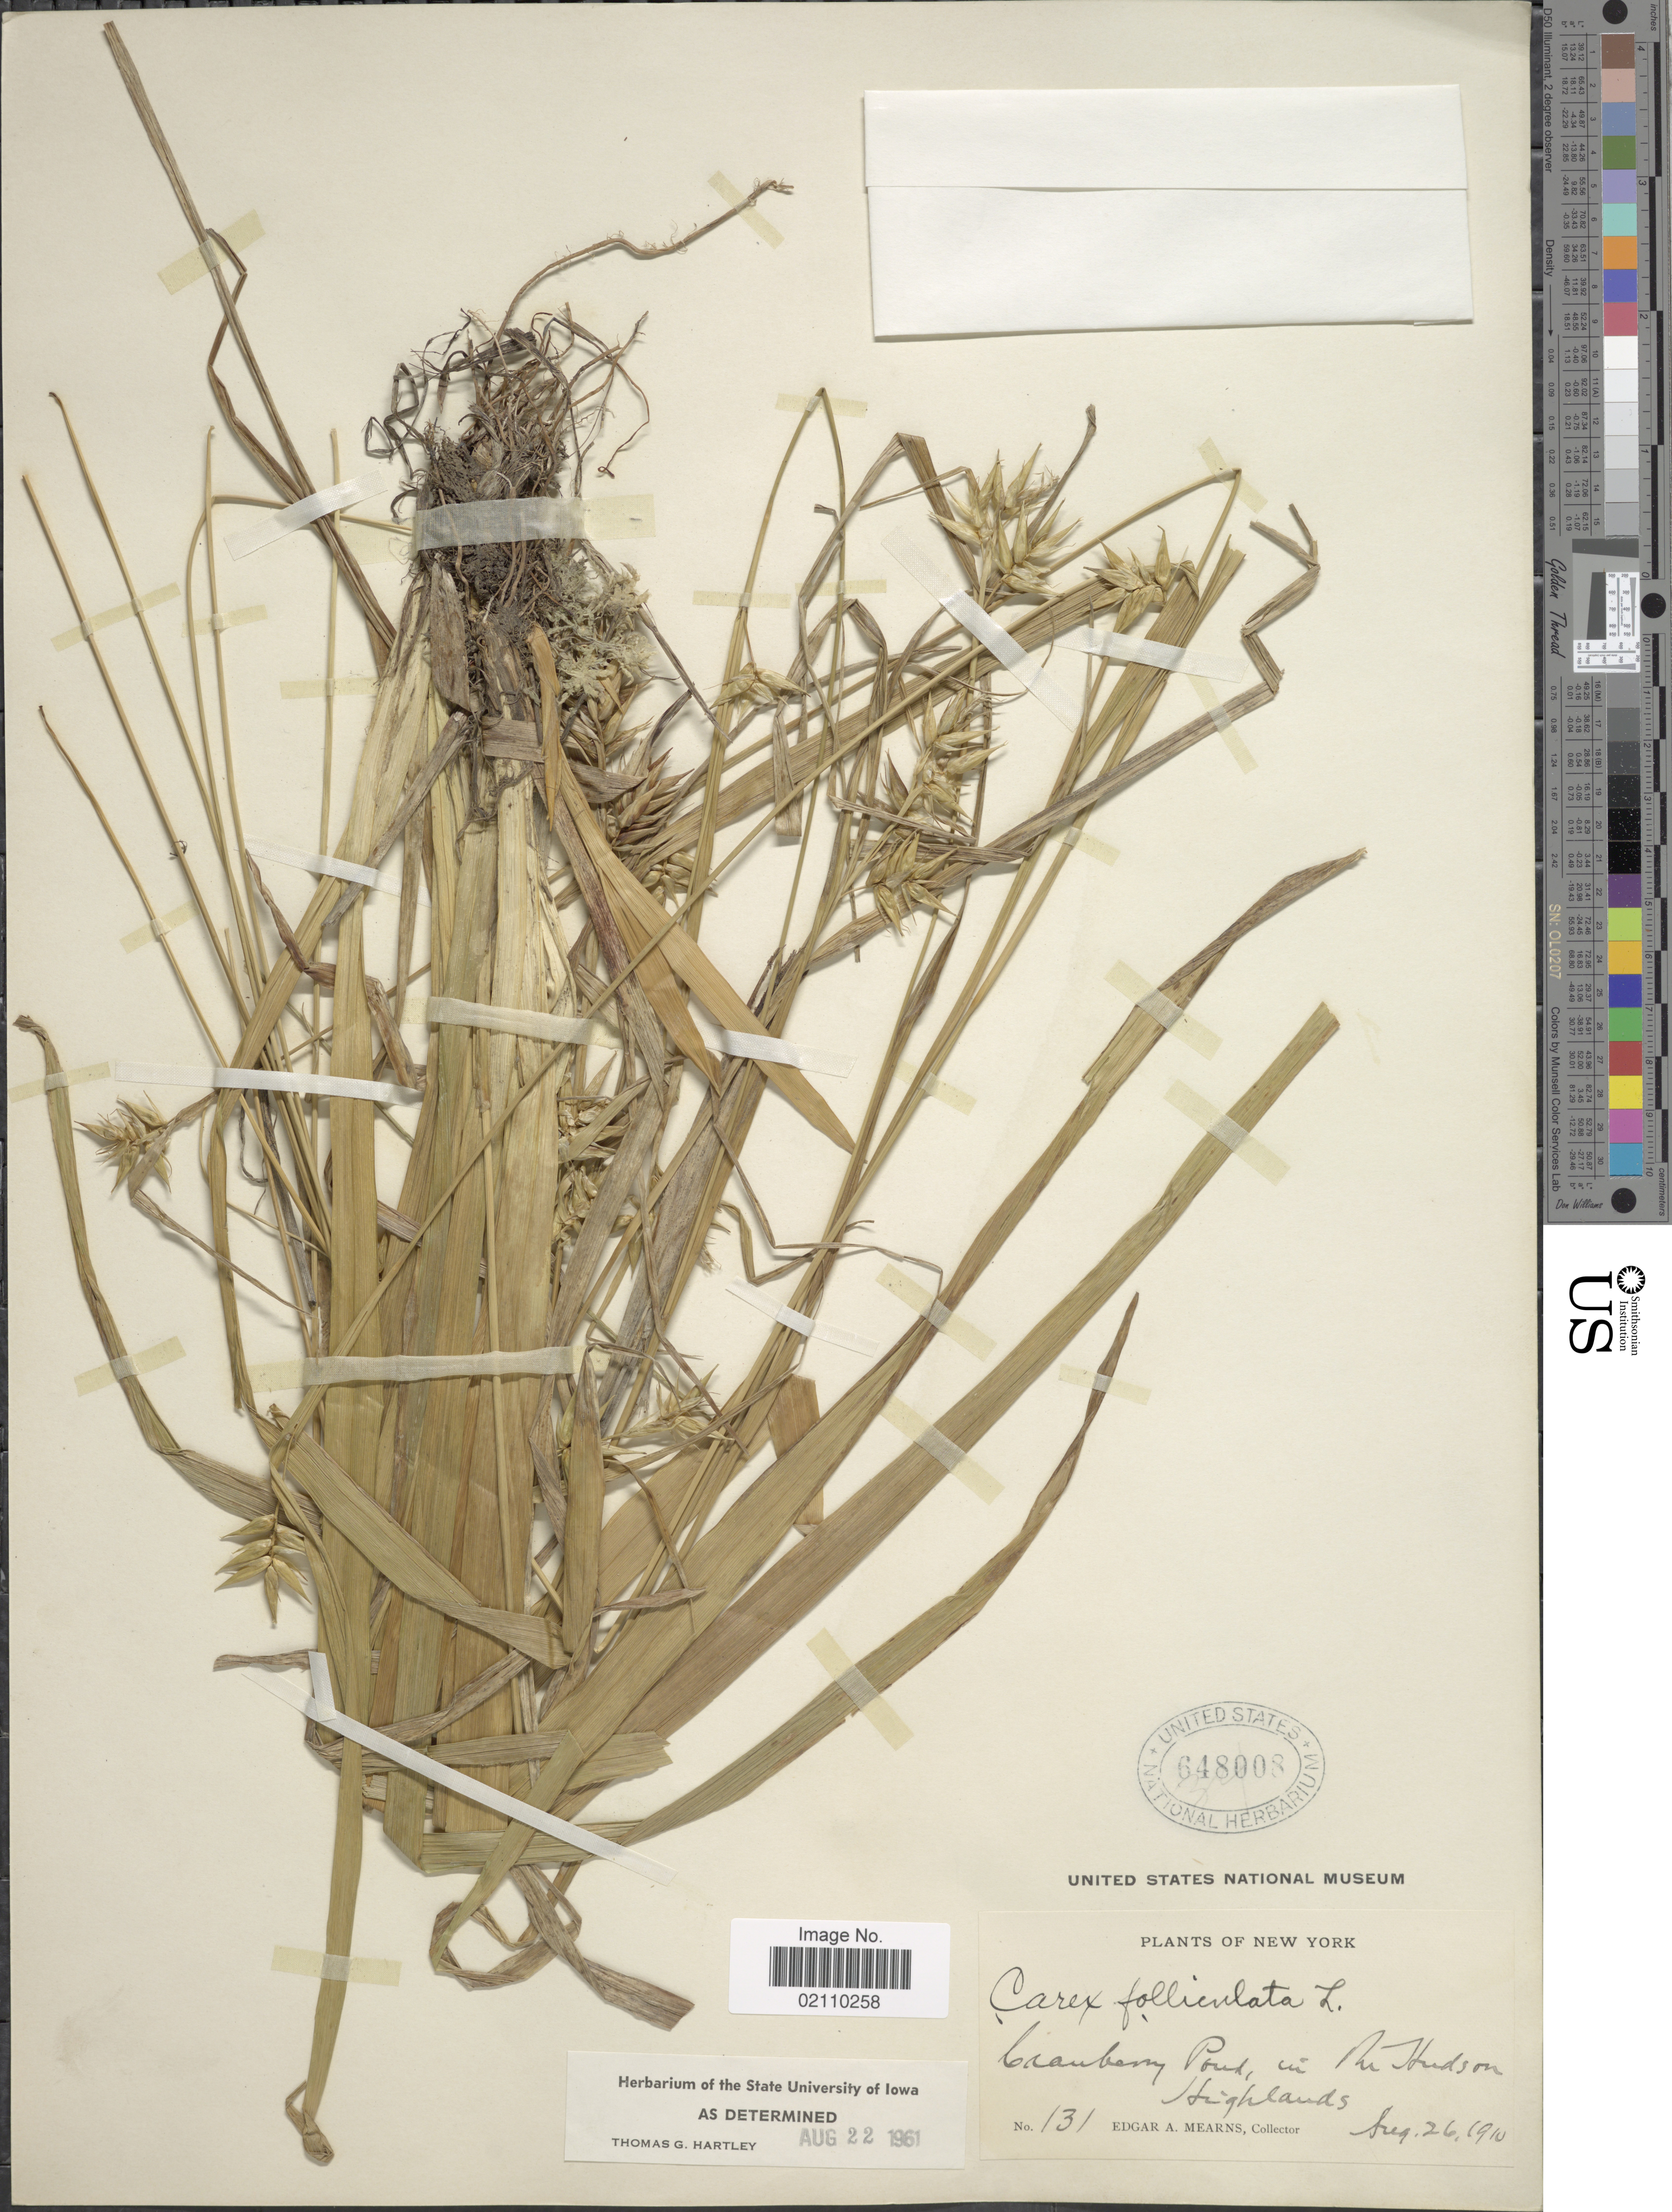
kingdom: Plantae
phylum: Tracheophyta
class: Liliopsida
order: Poales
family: Cyperaceae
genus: Carex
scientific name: Carex folliculata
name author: L.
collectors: E. A. Mearns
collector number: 131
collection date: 1910-08-26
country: United States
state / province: New York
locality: Cranberry Pond, in the Hudson Highlands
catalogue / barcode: US 648008